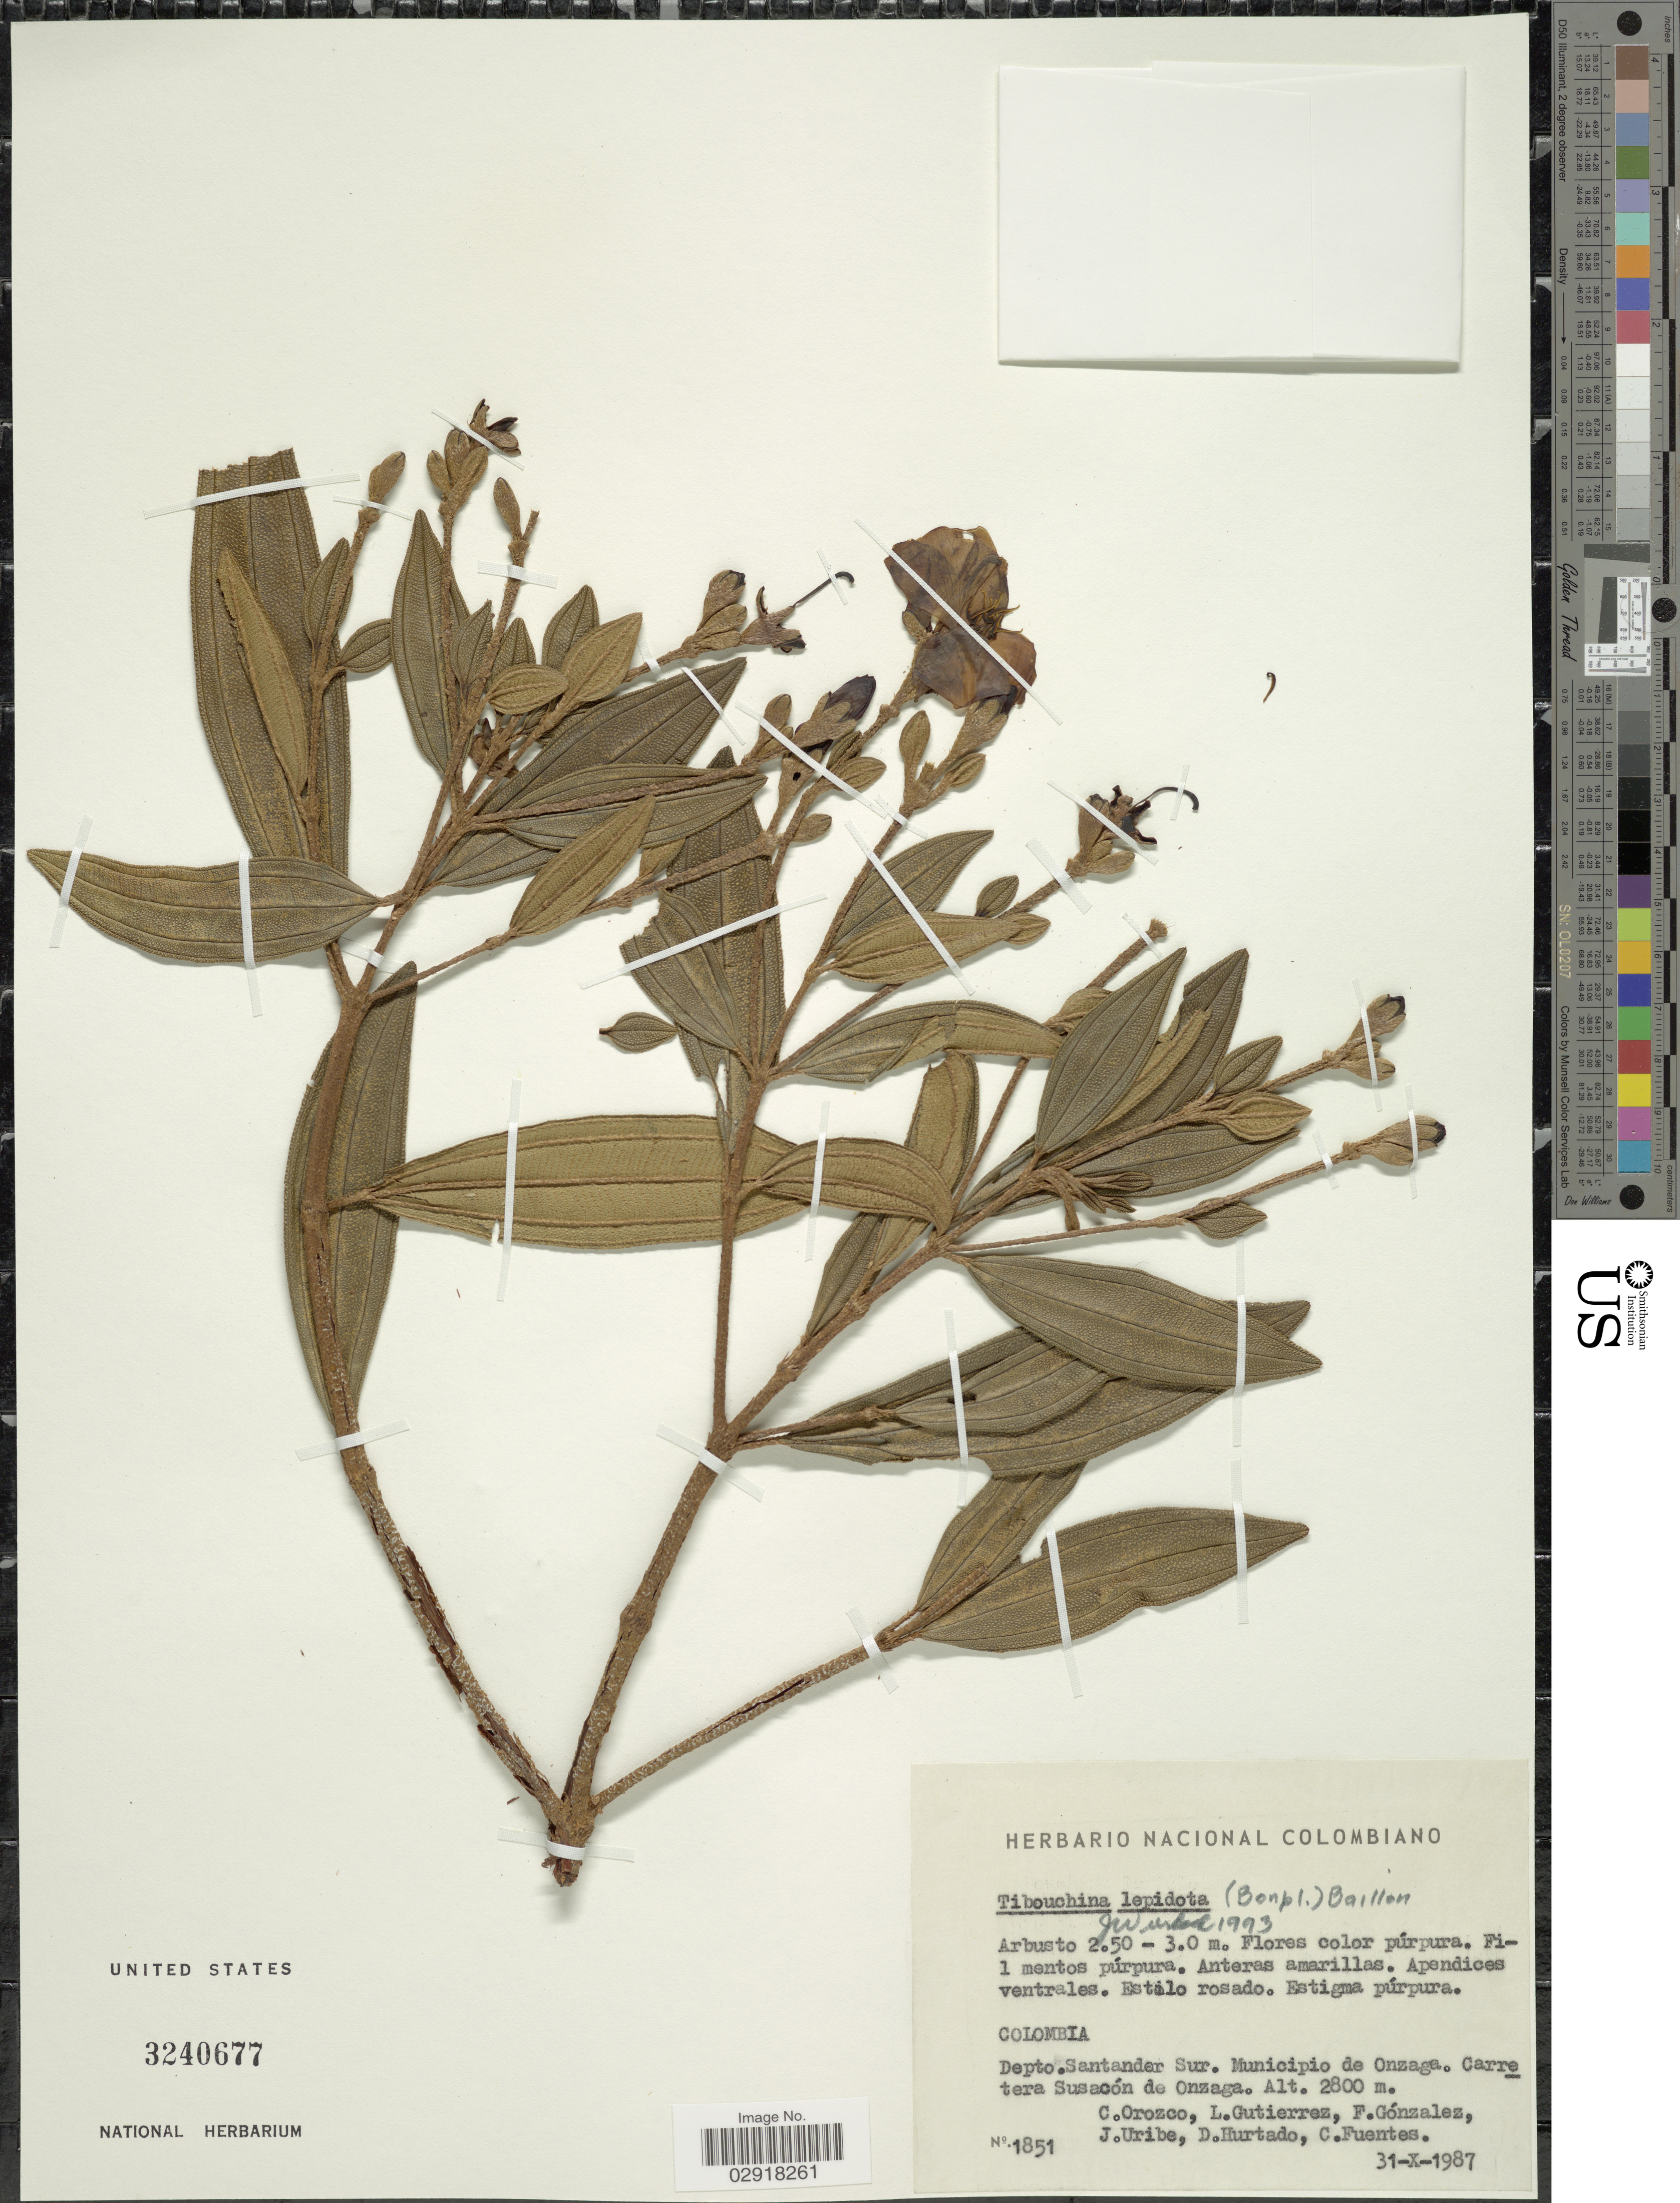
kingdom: Plantae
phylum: Tracheophyta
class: Magnoliopsida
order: Myrtales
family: Melastomataceae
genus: Andesanthus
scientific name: Andesanthus lepidotus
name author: (Humb. & Bonpl.) P.J.F. Guim. & Michelang.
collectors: C. Orozco, L. Gutiérrez, F. González, J. Uribe & et al.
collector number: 1851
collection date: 1987-10-31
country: Colombia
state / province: Santander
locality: Depto. Santander Sur. Municipio de Onzaga. Carretera Susacón de Onzaga.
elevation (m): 2800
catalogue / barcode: US 3240677